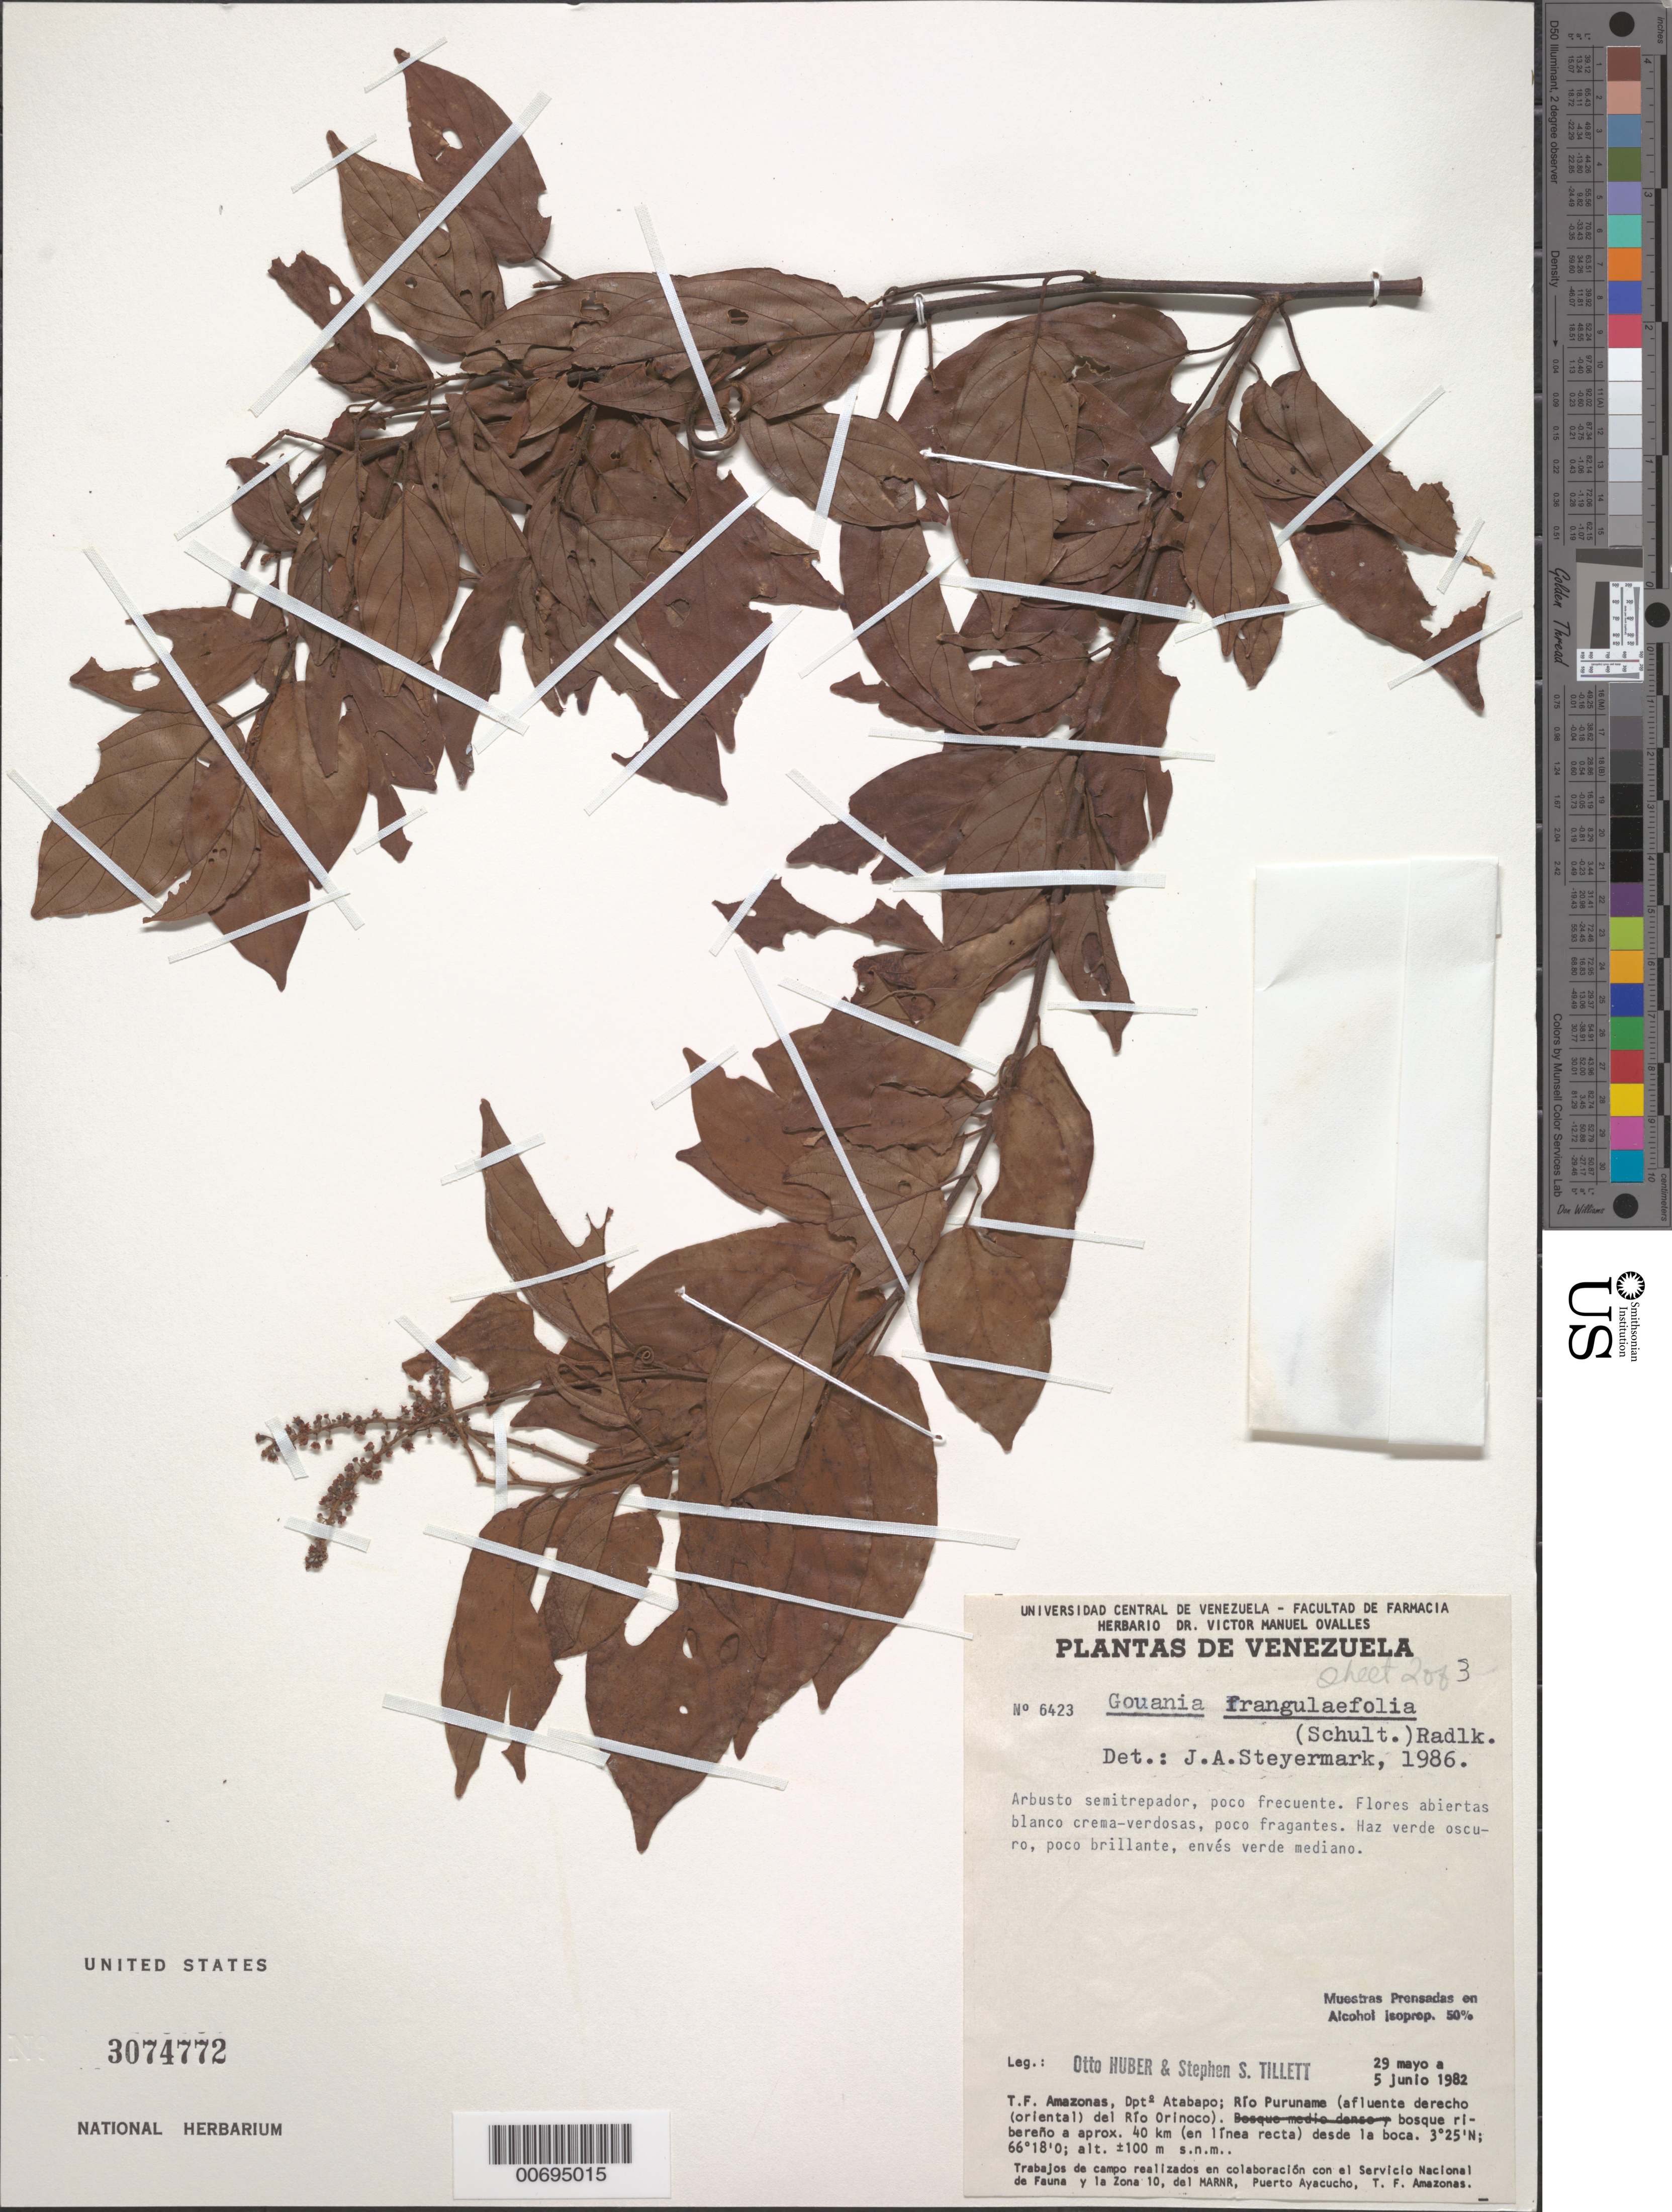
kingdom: Plantae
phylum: Tracheophyta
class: Magnoliopsida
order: Rosales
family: Rhamnaceae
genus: Gouania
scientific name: Gouania frangulifolia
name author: (Willd. ex Roem. & Schult.) Radlk.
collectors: O. Huber & S. S. Tillett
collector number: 6423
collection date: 1982-05-29/1982-06-05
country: Venezuela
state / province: Amazonas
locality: T. F. Amazonas, Dptº Atabapo: Río Puruname (afluente derecho (oriental) del Río Orinoco). Bosque ribereño a aprox. 40 km (en línea recta) desde la boca.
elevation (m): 100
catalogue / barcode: US 3074772